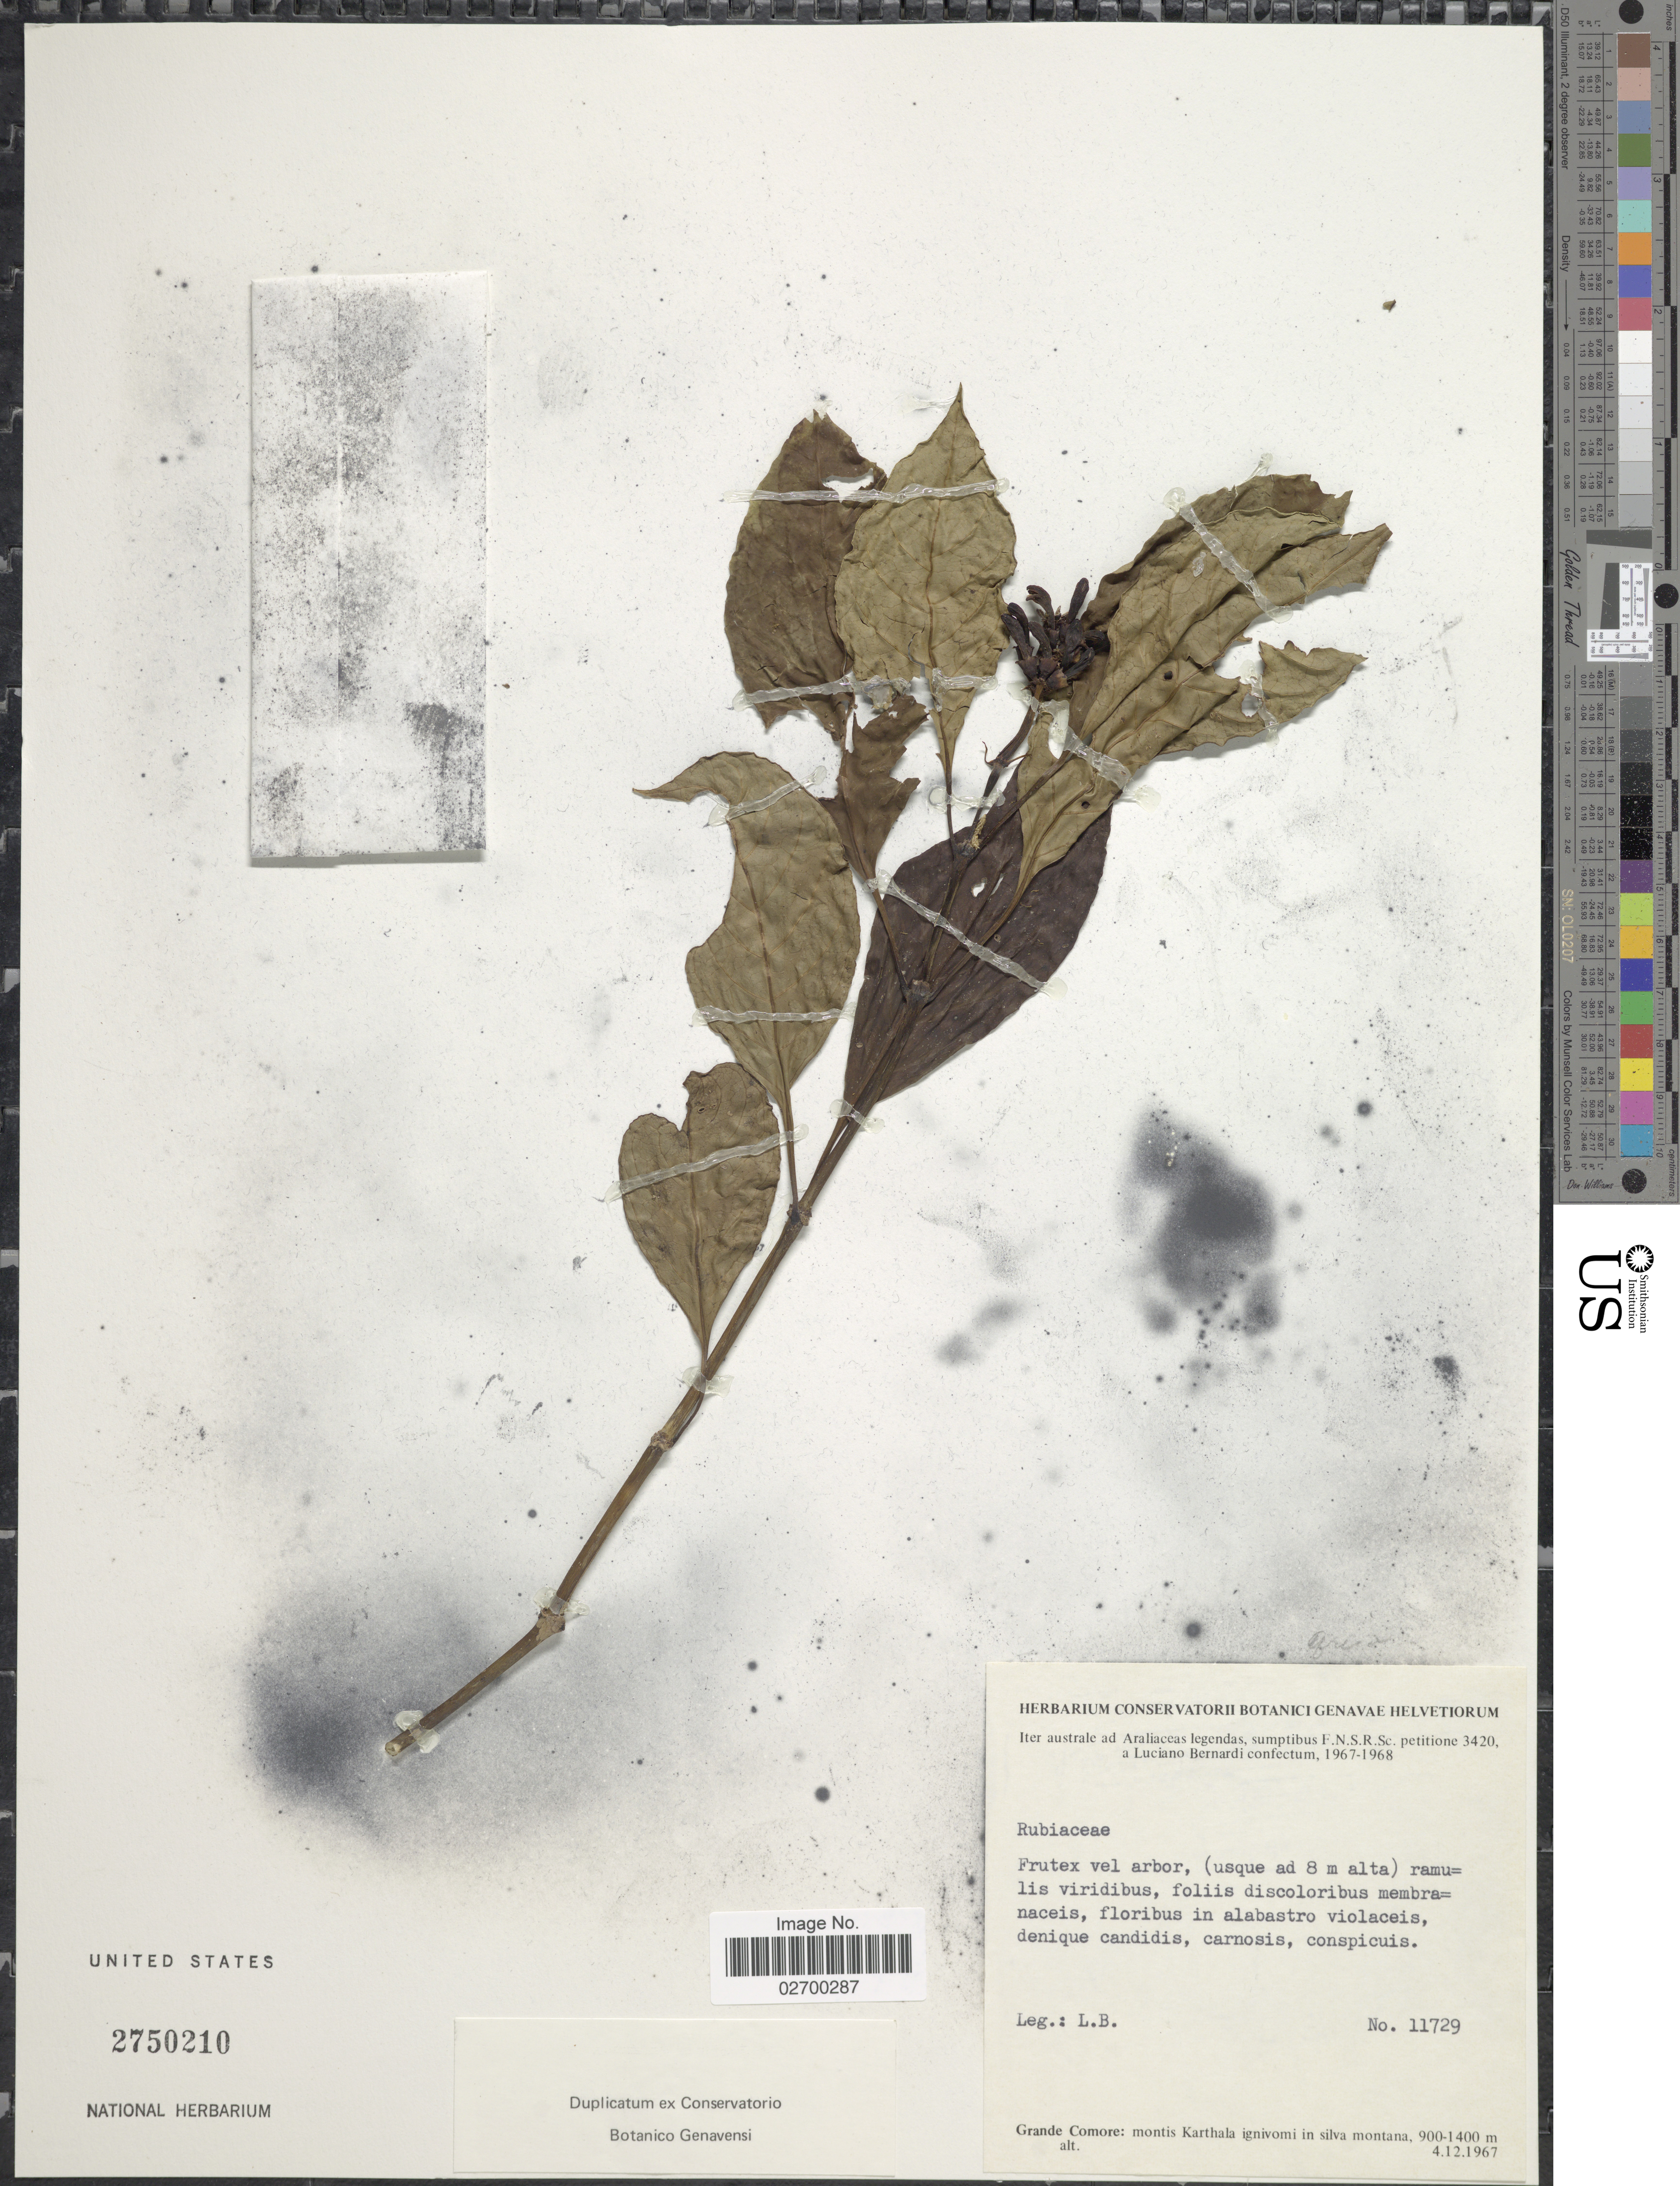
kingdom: Plantae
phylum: Tracheophyta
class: Magnoliopsida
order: Gentianales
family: Rubiaceae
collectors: L. Bernardi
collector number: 11729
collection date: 1967-12-04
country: Comoros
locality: Grande Comore: montis Karthala ignivomi in silva montana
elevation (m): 900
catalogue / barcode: US 2750210